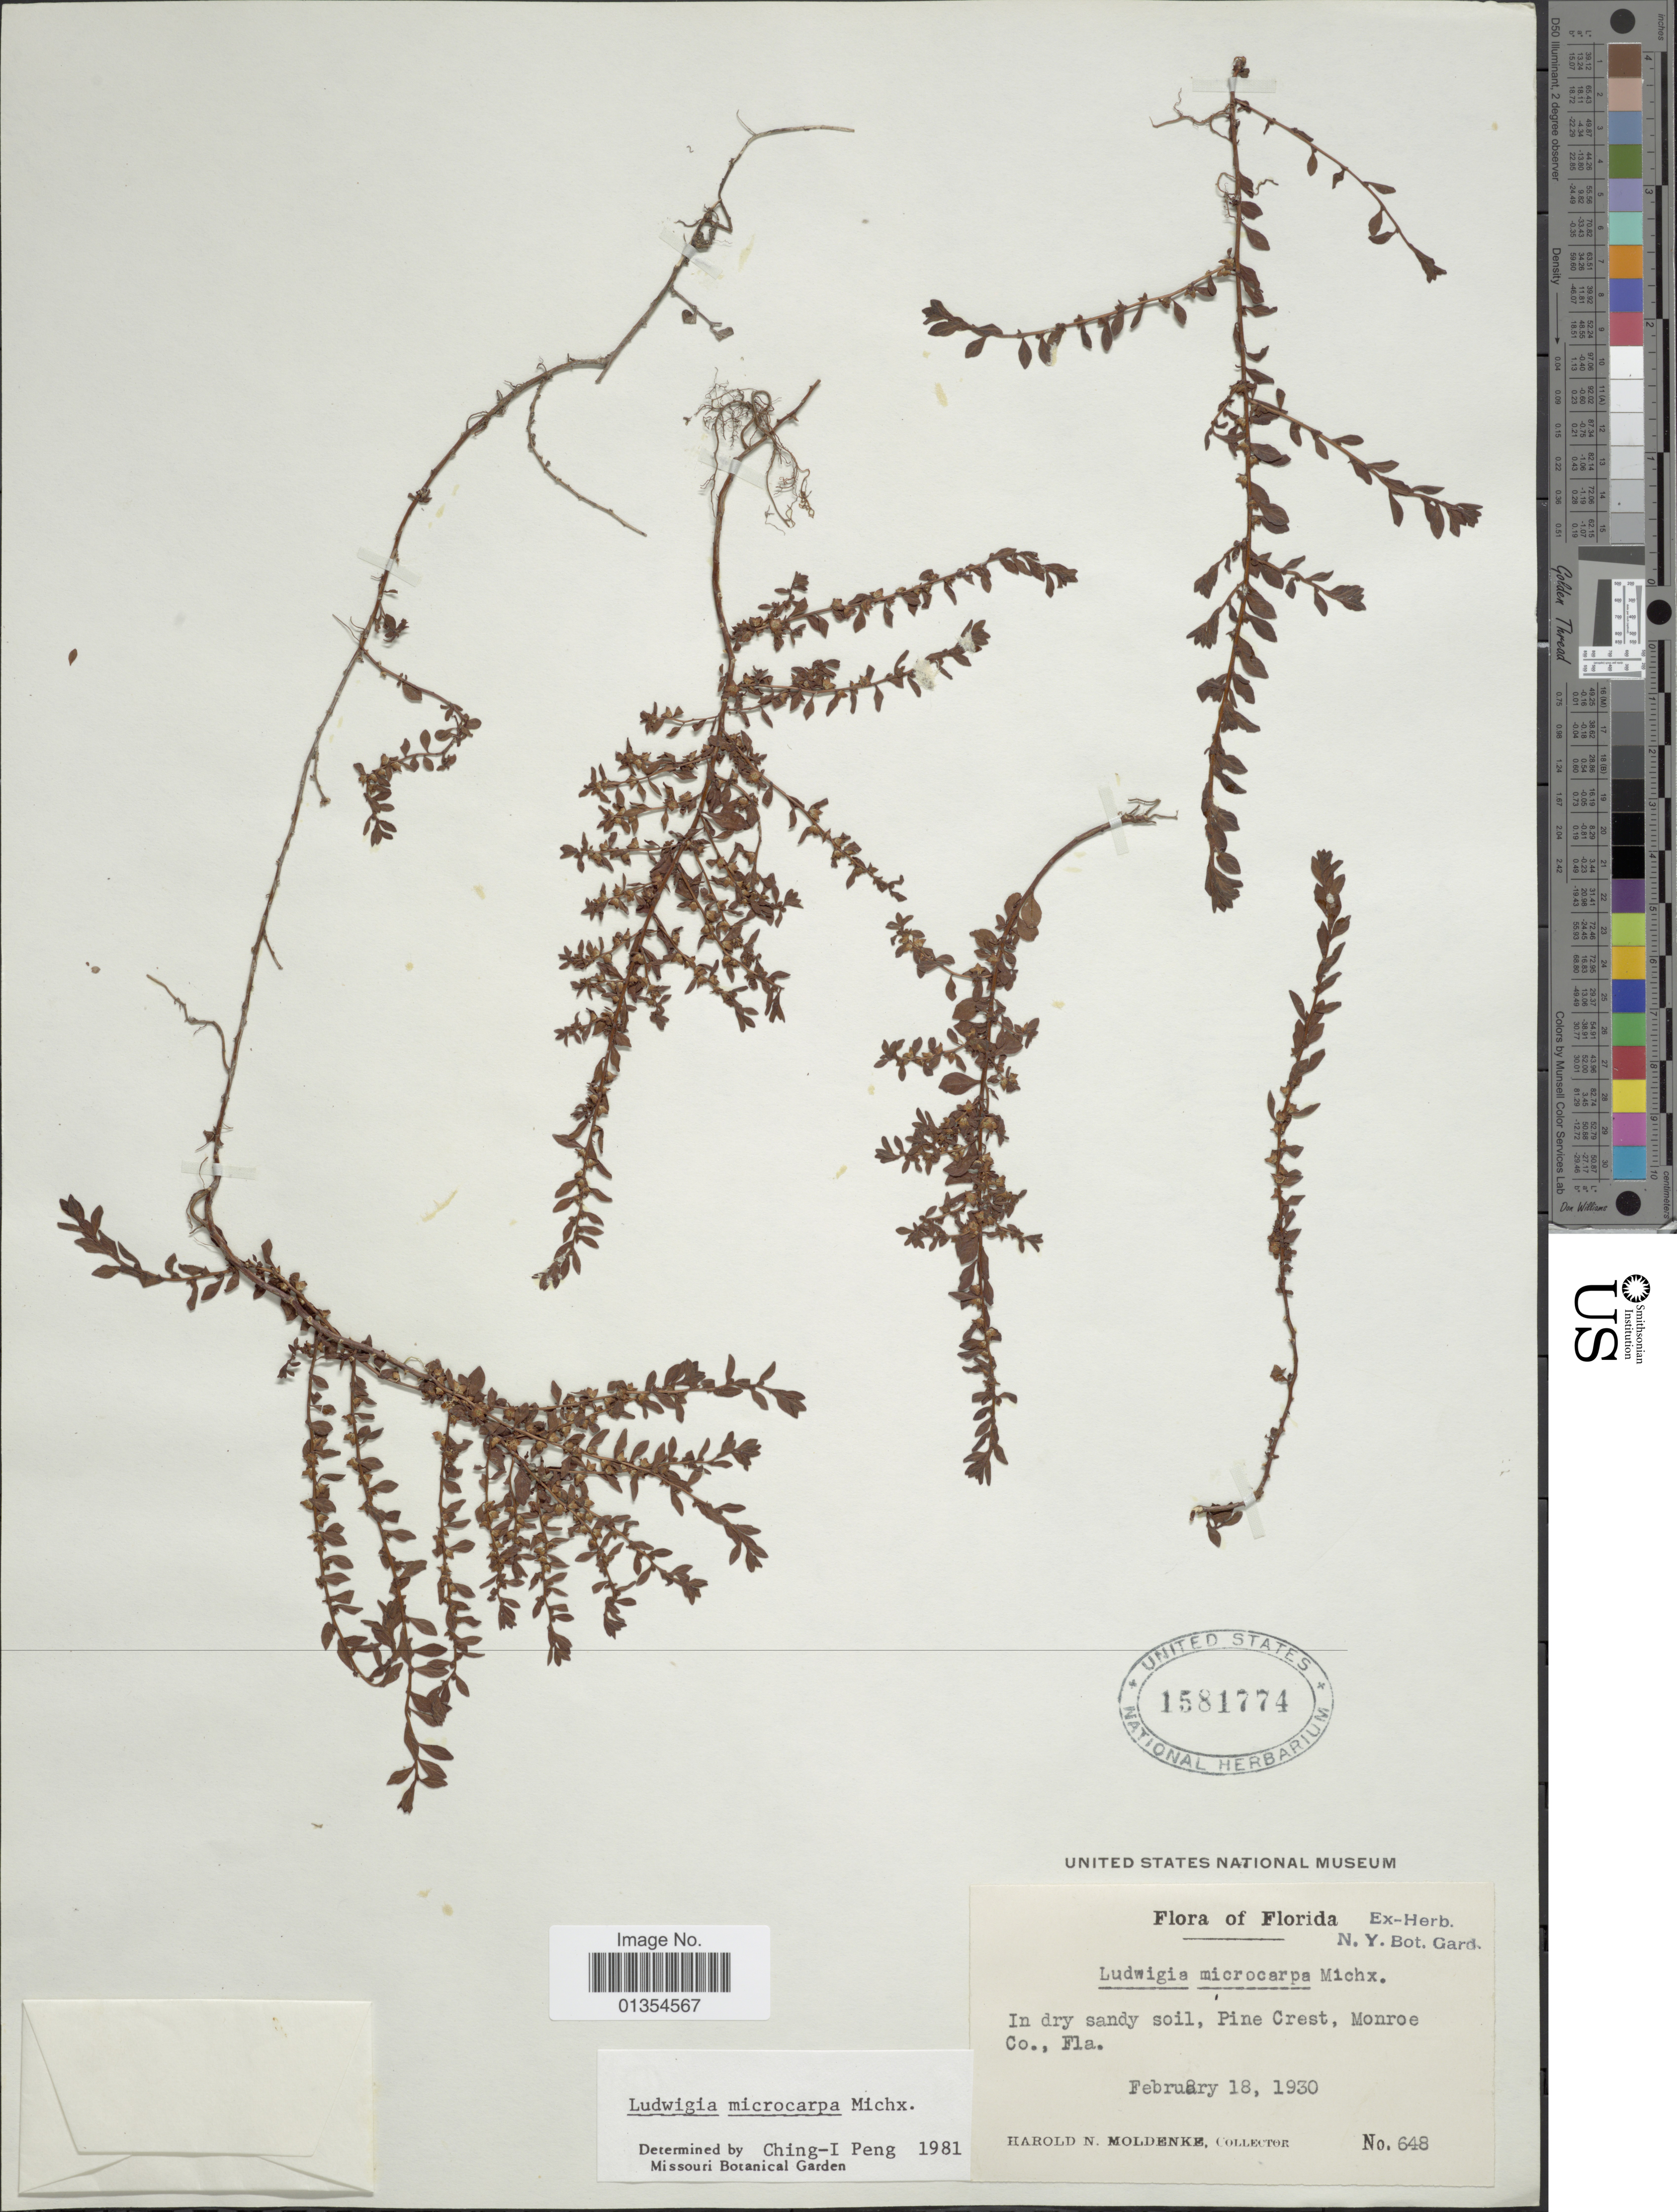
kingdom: Plantae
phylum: Tracheophyta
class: Magnoliopsida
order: Myrtales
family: Onagraceae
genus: Ludwigia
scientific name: Ludwigia microcarpa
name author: Michx.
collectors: H. N. Moldenke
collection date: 1930-02-18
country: United States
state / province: Florida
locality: Pine Crest, Monroe Co.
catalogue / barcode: US 1581774